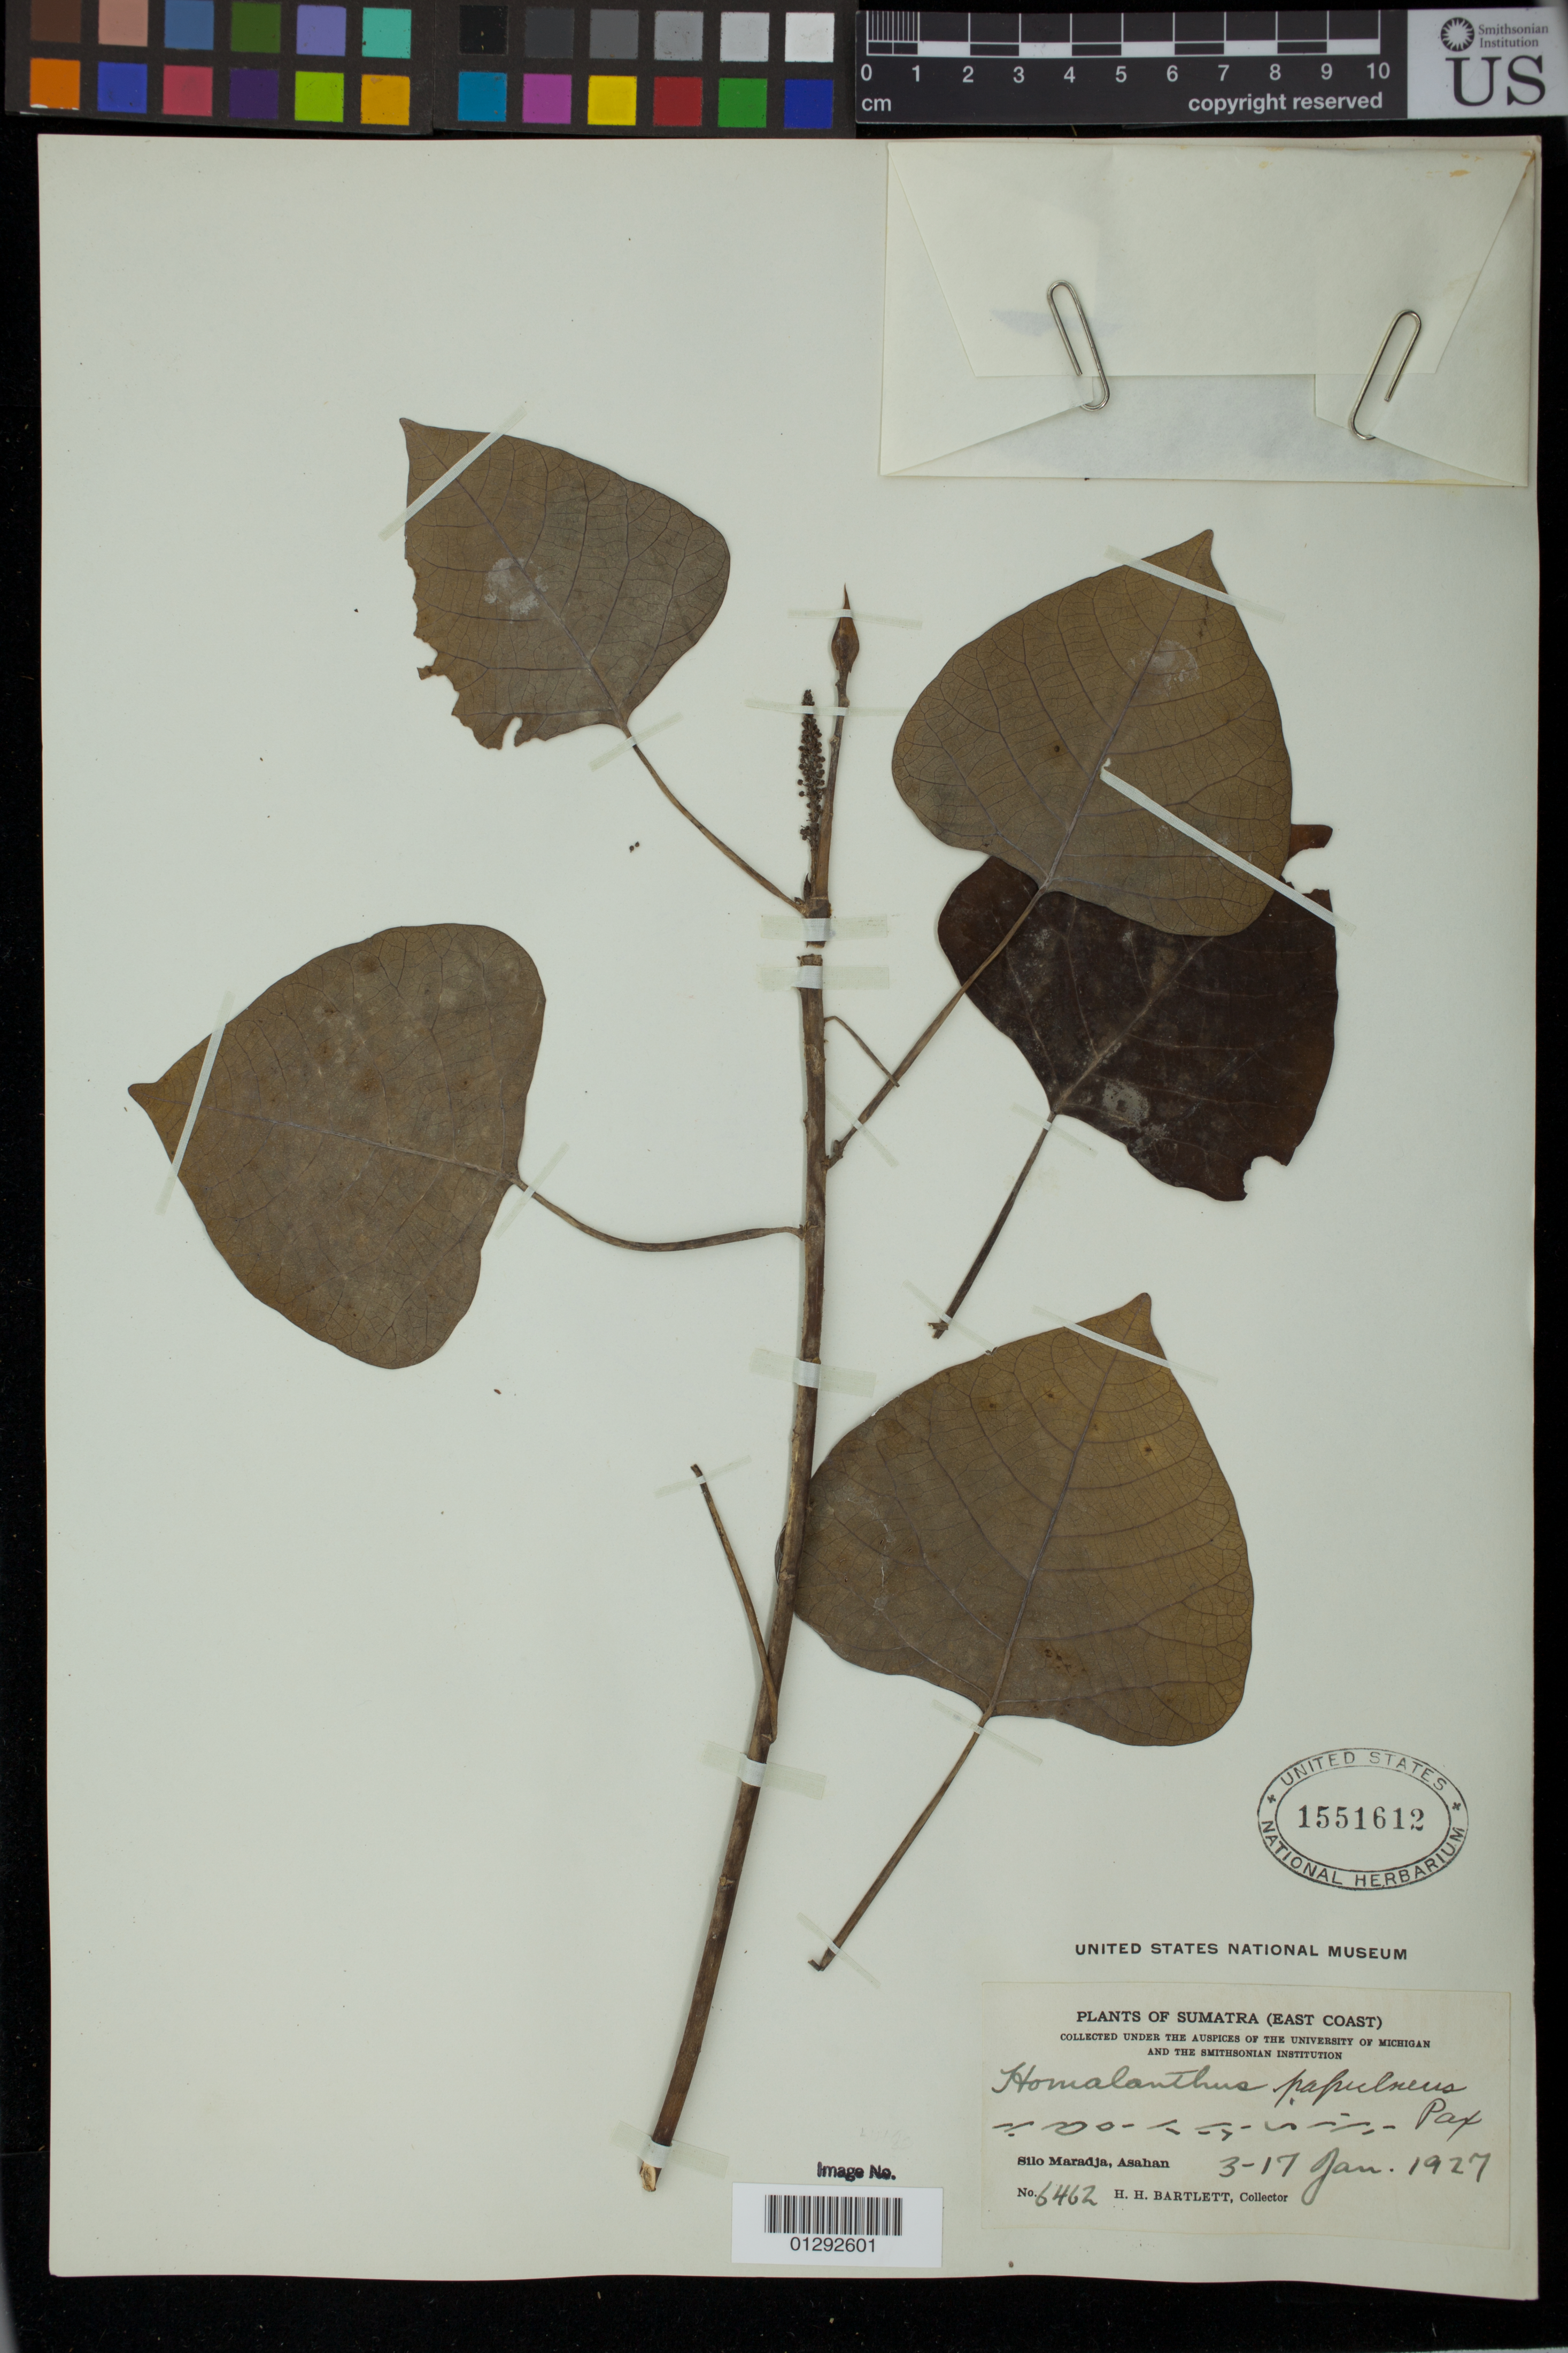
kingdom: Plantae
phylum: Tracheophyta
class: Magnoliopsida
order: Malpighiales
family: Euphorbiaceae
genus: Homalanthus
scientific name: Homalanthus populneus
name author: (Geiseler) Kuntze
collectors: H. H. Bartlett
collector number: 6462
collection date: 1927-01-03/1927-01-17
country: Indonesia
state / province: Sumatra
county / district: Sumatera Utara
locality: East Coast. Silo Maradja, Asahan.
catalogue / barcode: US 1551612